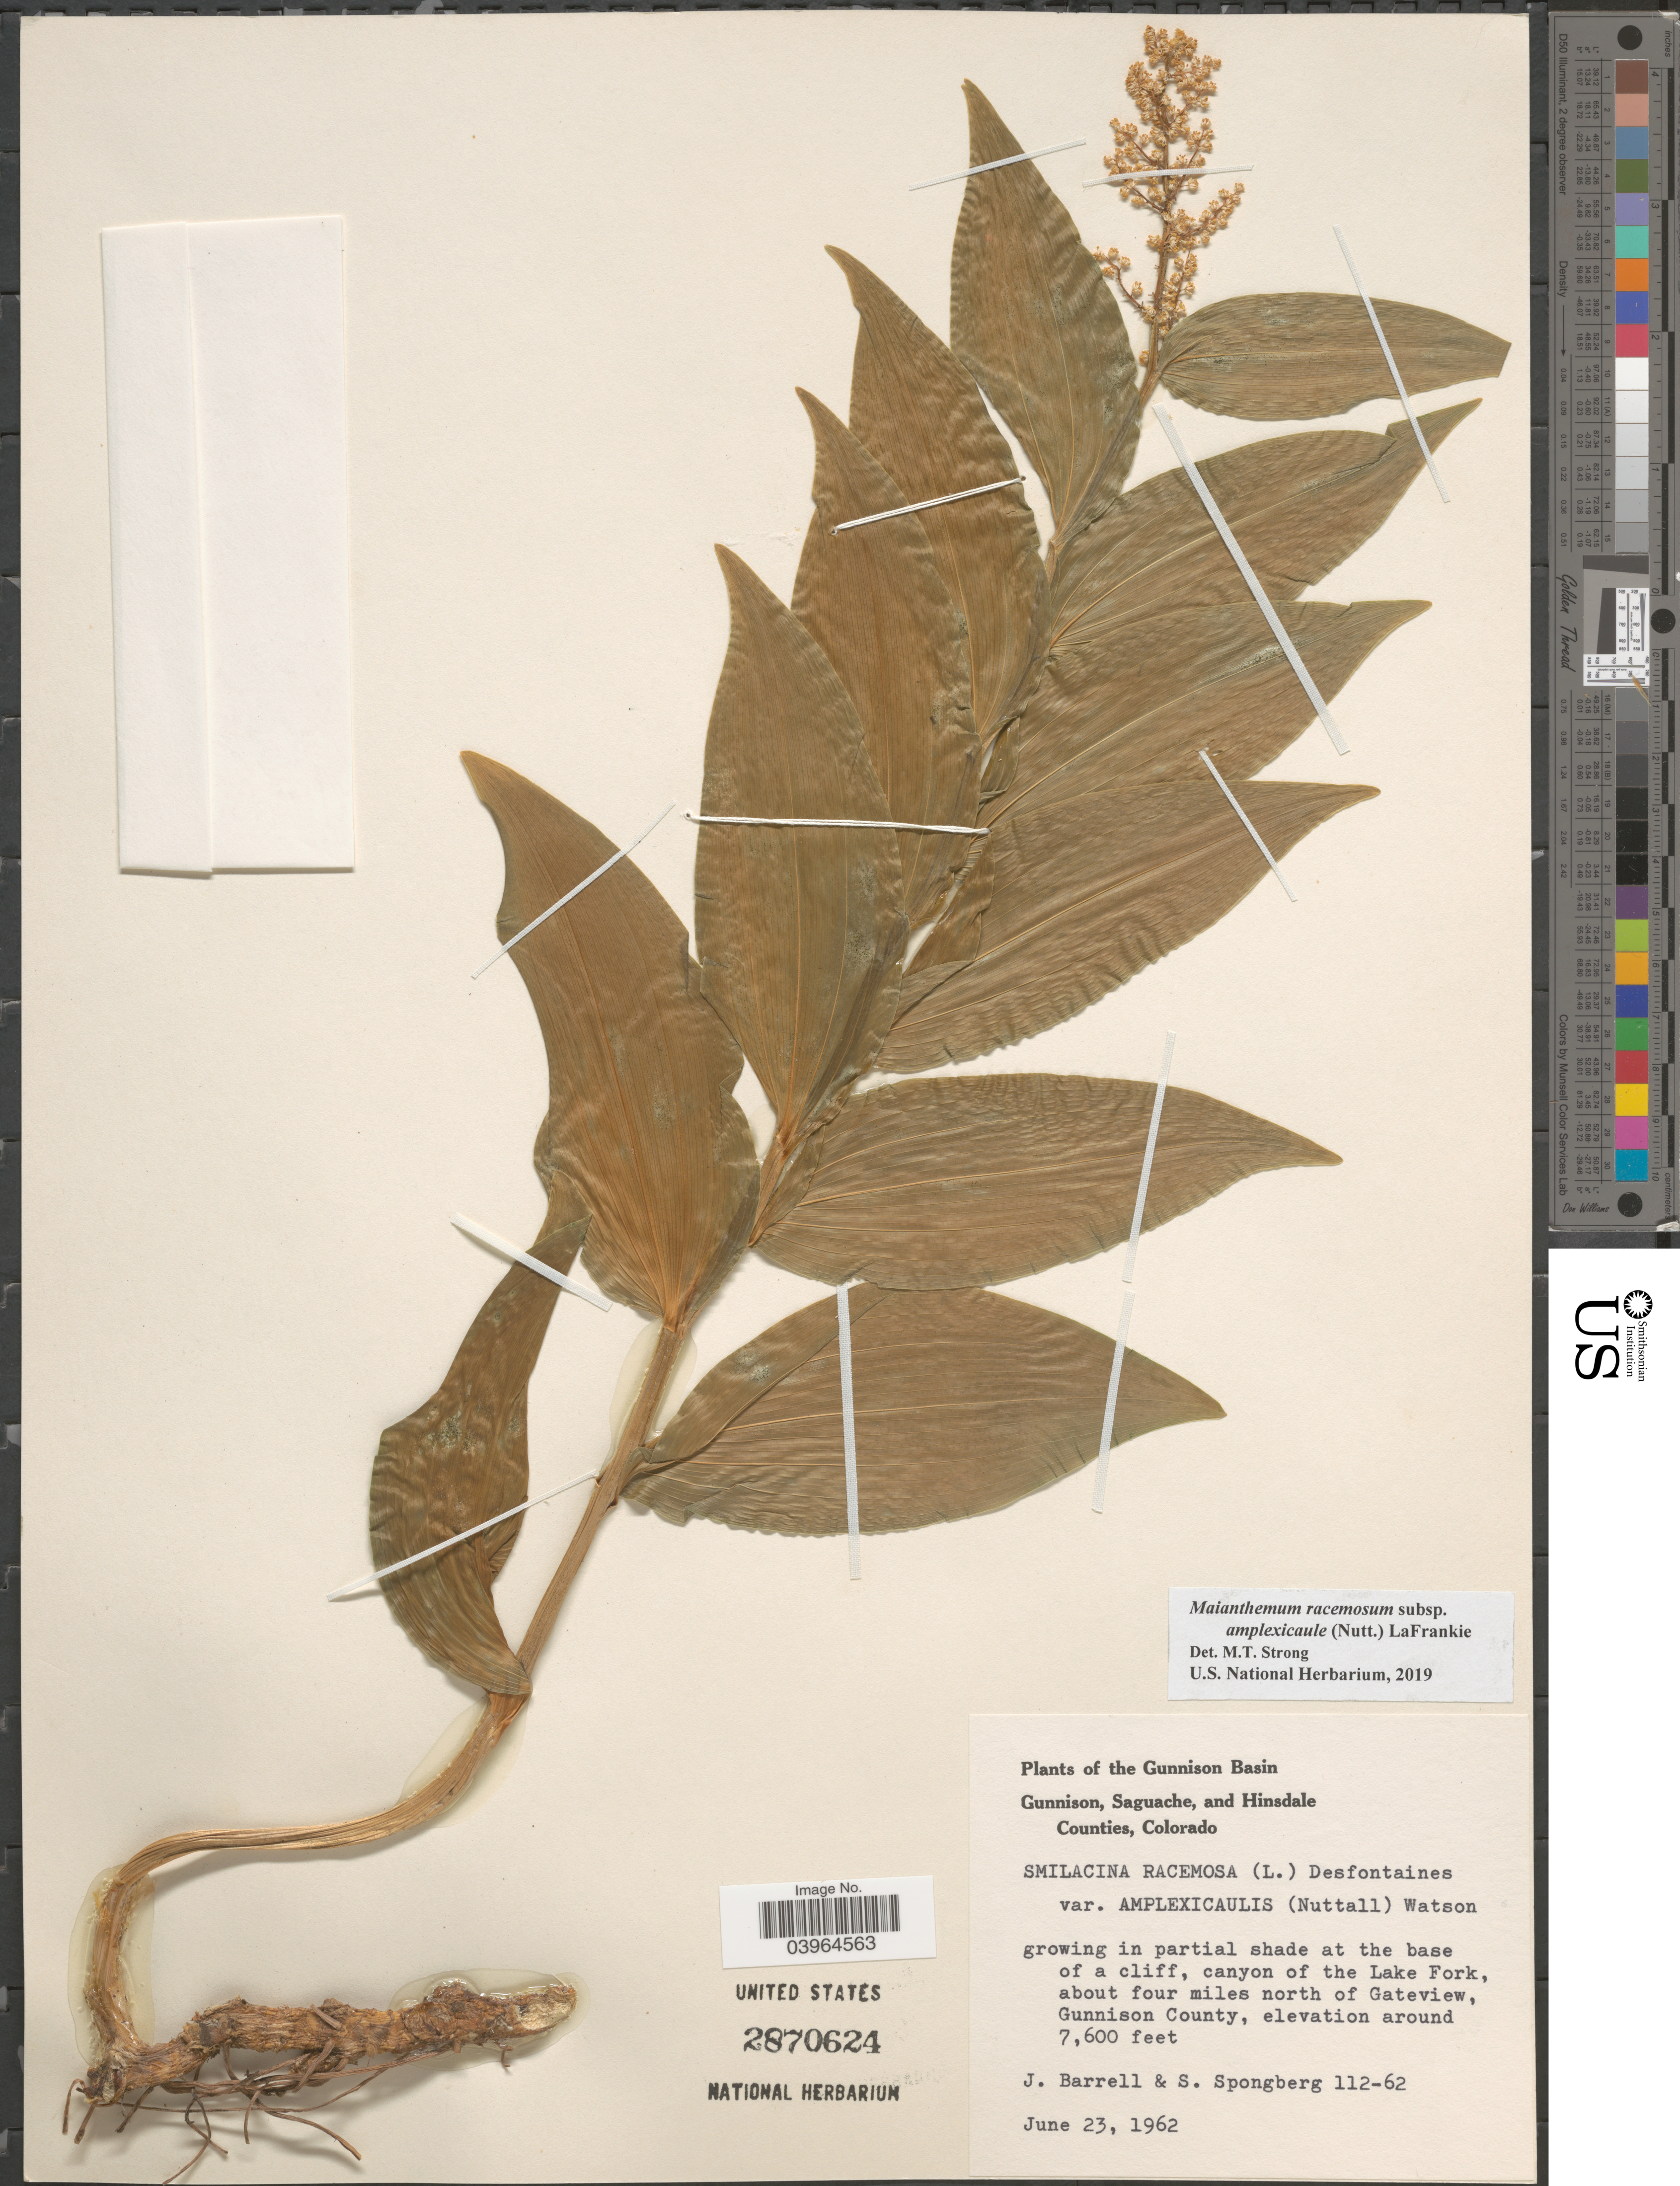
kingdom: Plantae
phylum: Tracheophyta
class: Liliopsida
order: Asparagales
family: Asparagaceae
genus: Maianthemum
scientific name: Maianthemum racemosum subsp. amplexicaule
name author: (Nutt.) LaFrankie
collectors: J. Barrell & S. A.Spongberg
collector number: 112-62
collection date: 1962-06-23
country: United States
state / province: Colorado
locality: The Gunnison Basin. Canyon of the Lake Fork, about four miles north of Gateview, Gunnison County.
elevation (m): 2316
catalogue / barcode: US 2870624